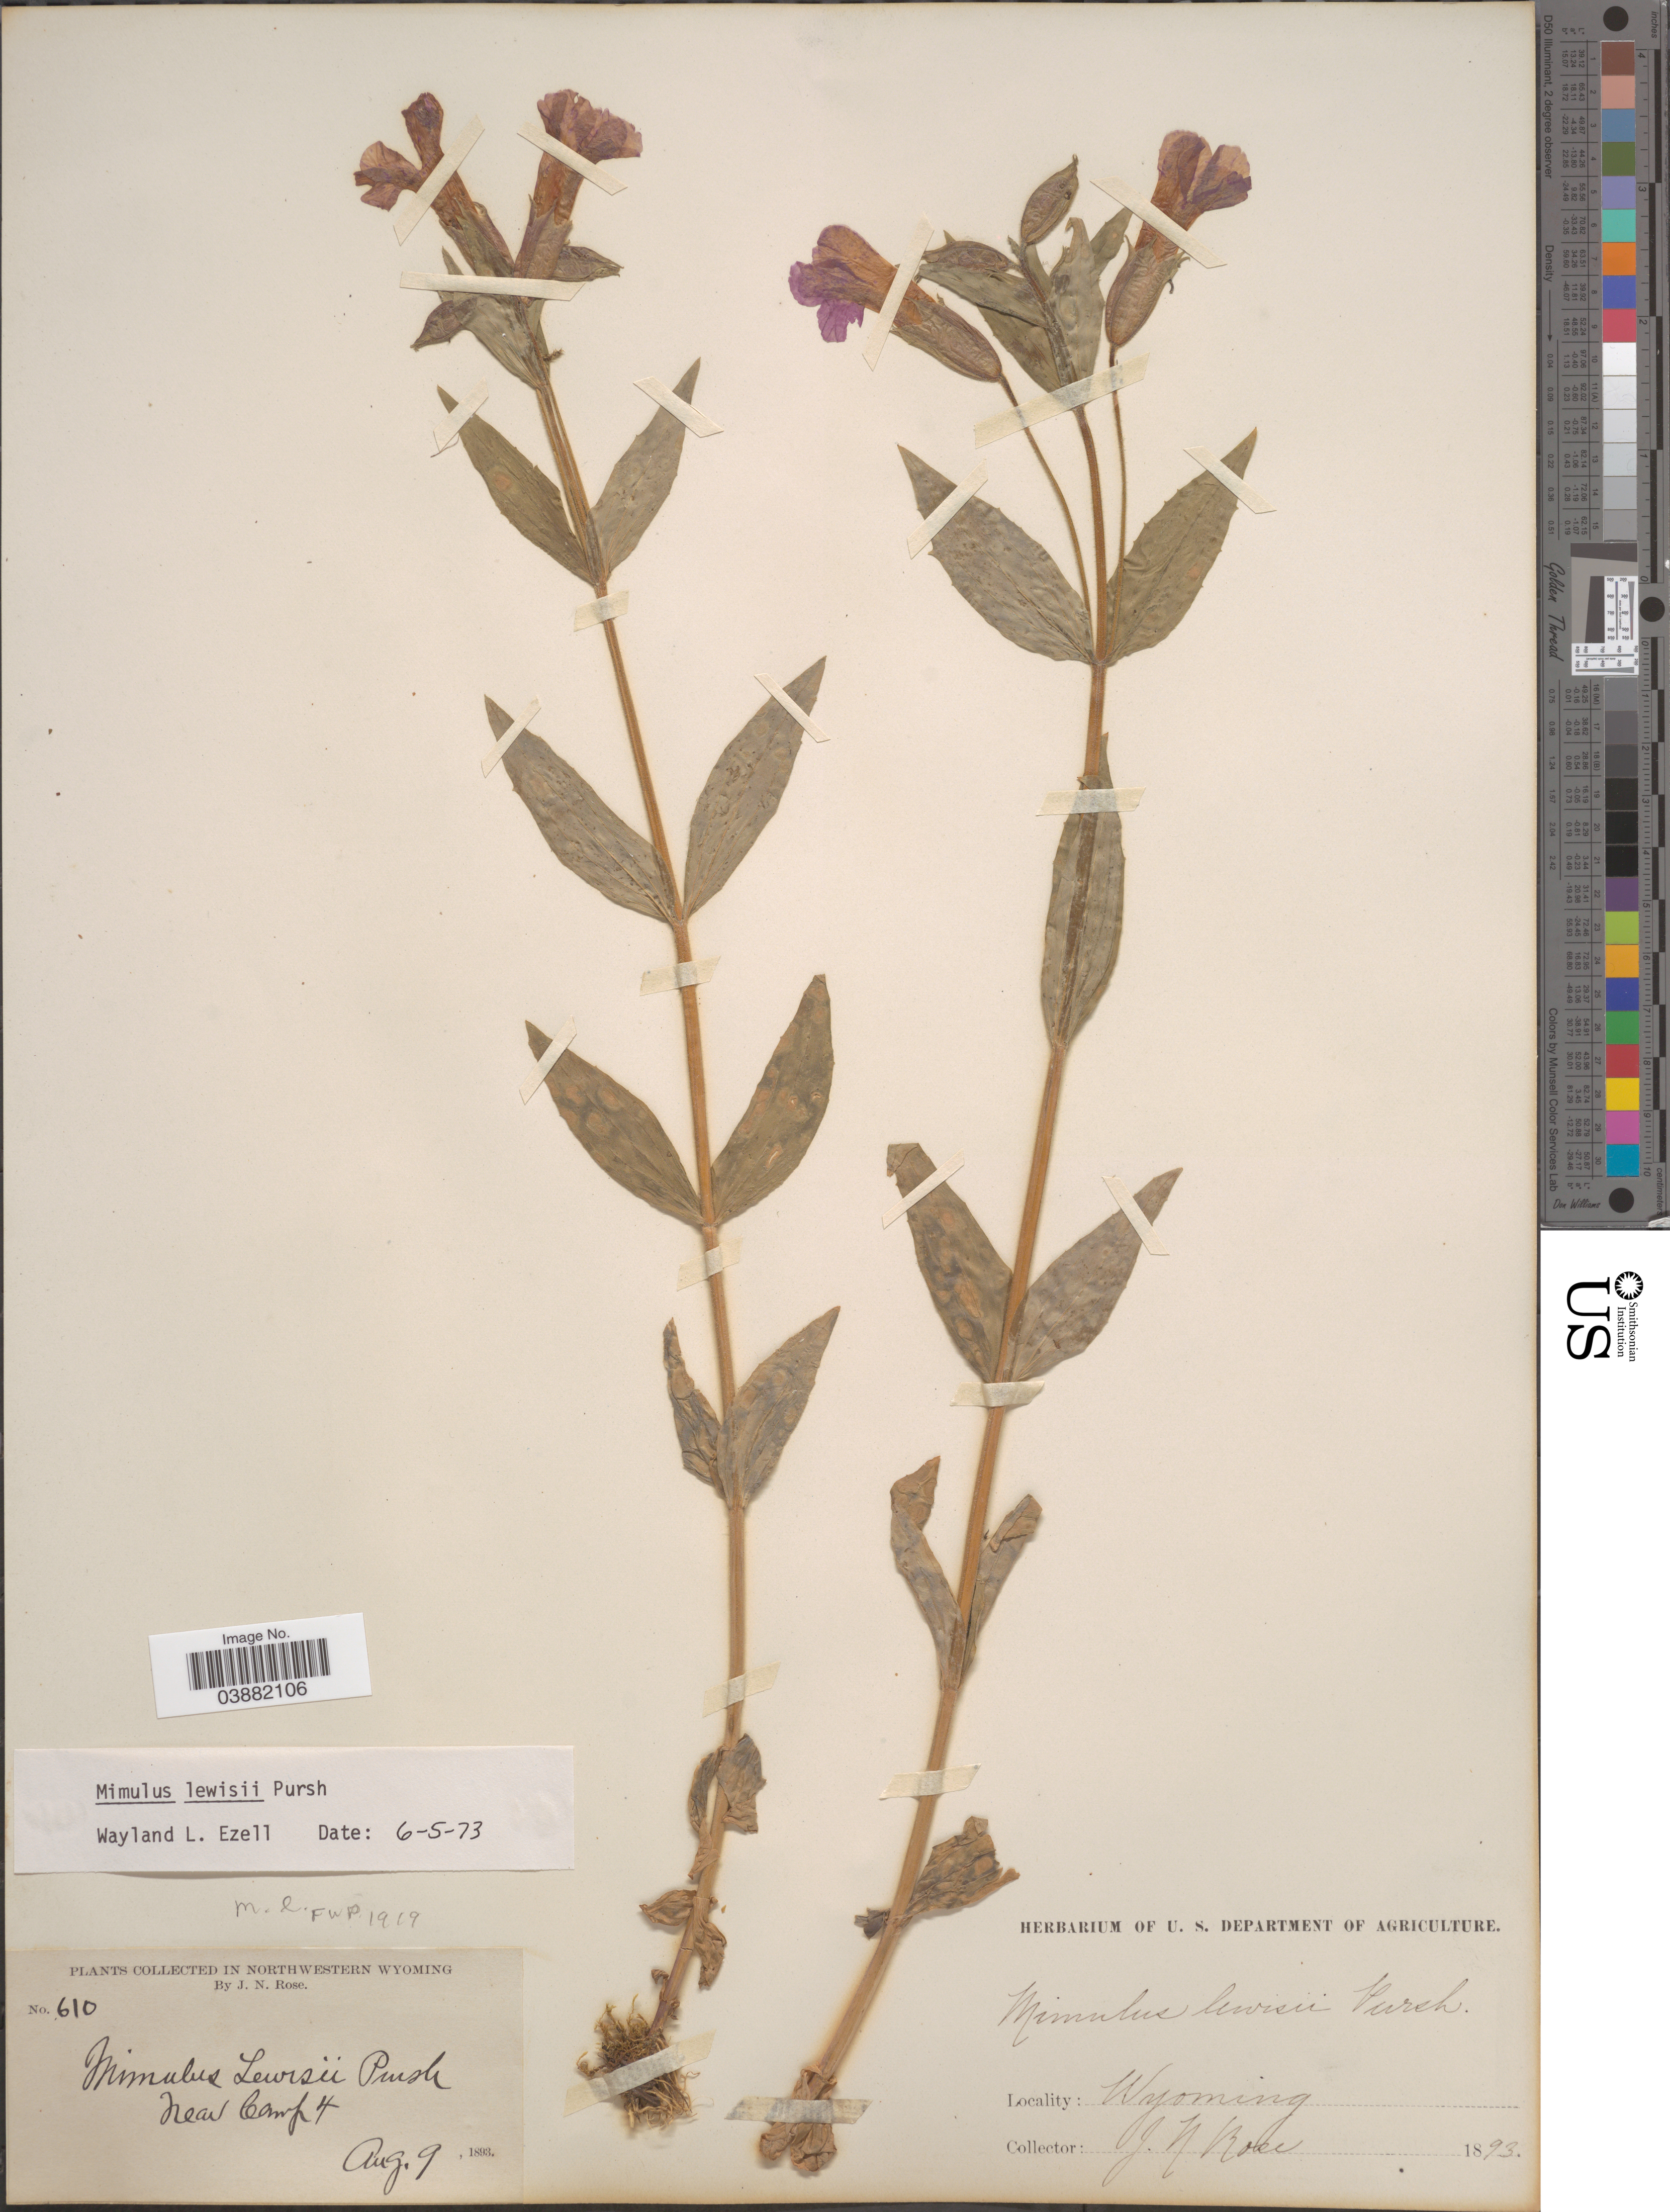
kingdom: Plantae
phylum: Tracheophyta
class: Magnoliopsida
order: Lamiales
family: Phrymaceae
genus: Mimulus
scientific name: Mimulus lewisii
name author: Pursh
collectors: J. N. Rose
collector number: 610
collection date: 1893-08-09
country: United States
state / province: Wyoming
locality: In Northwestern Wyoming. Near Camp 4.